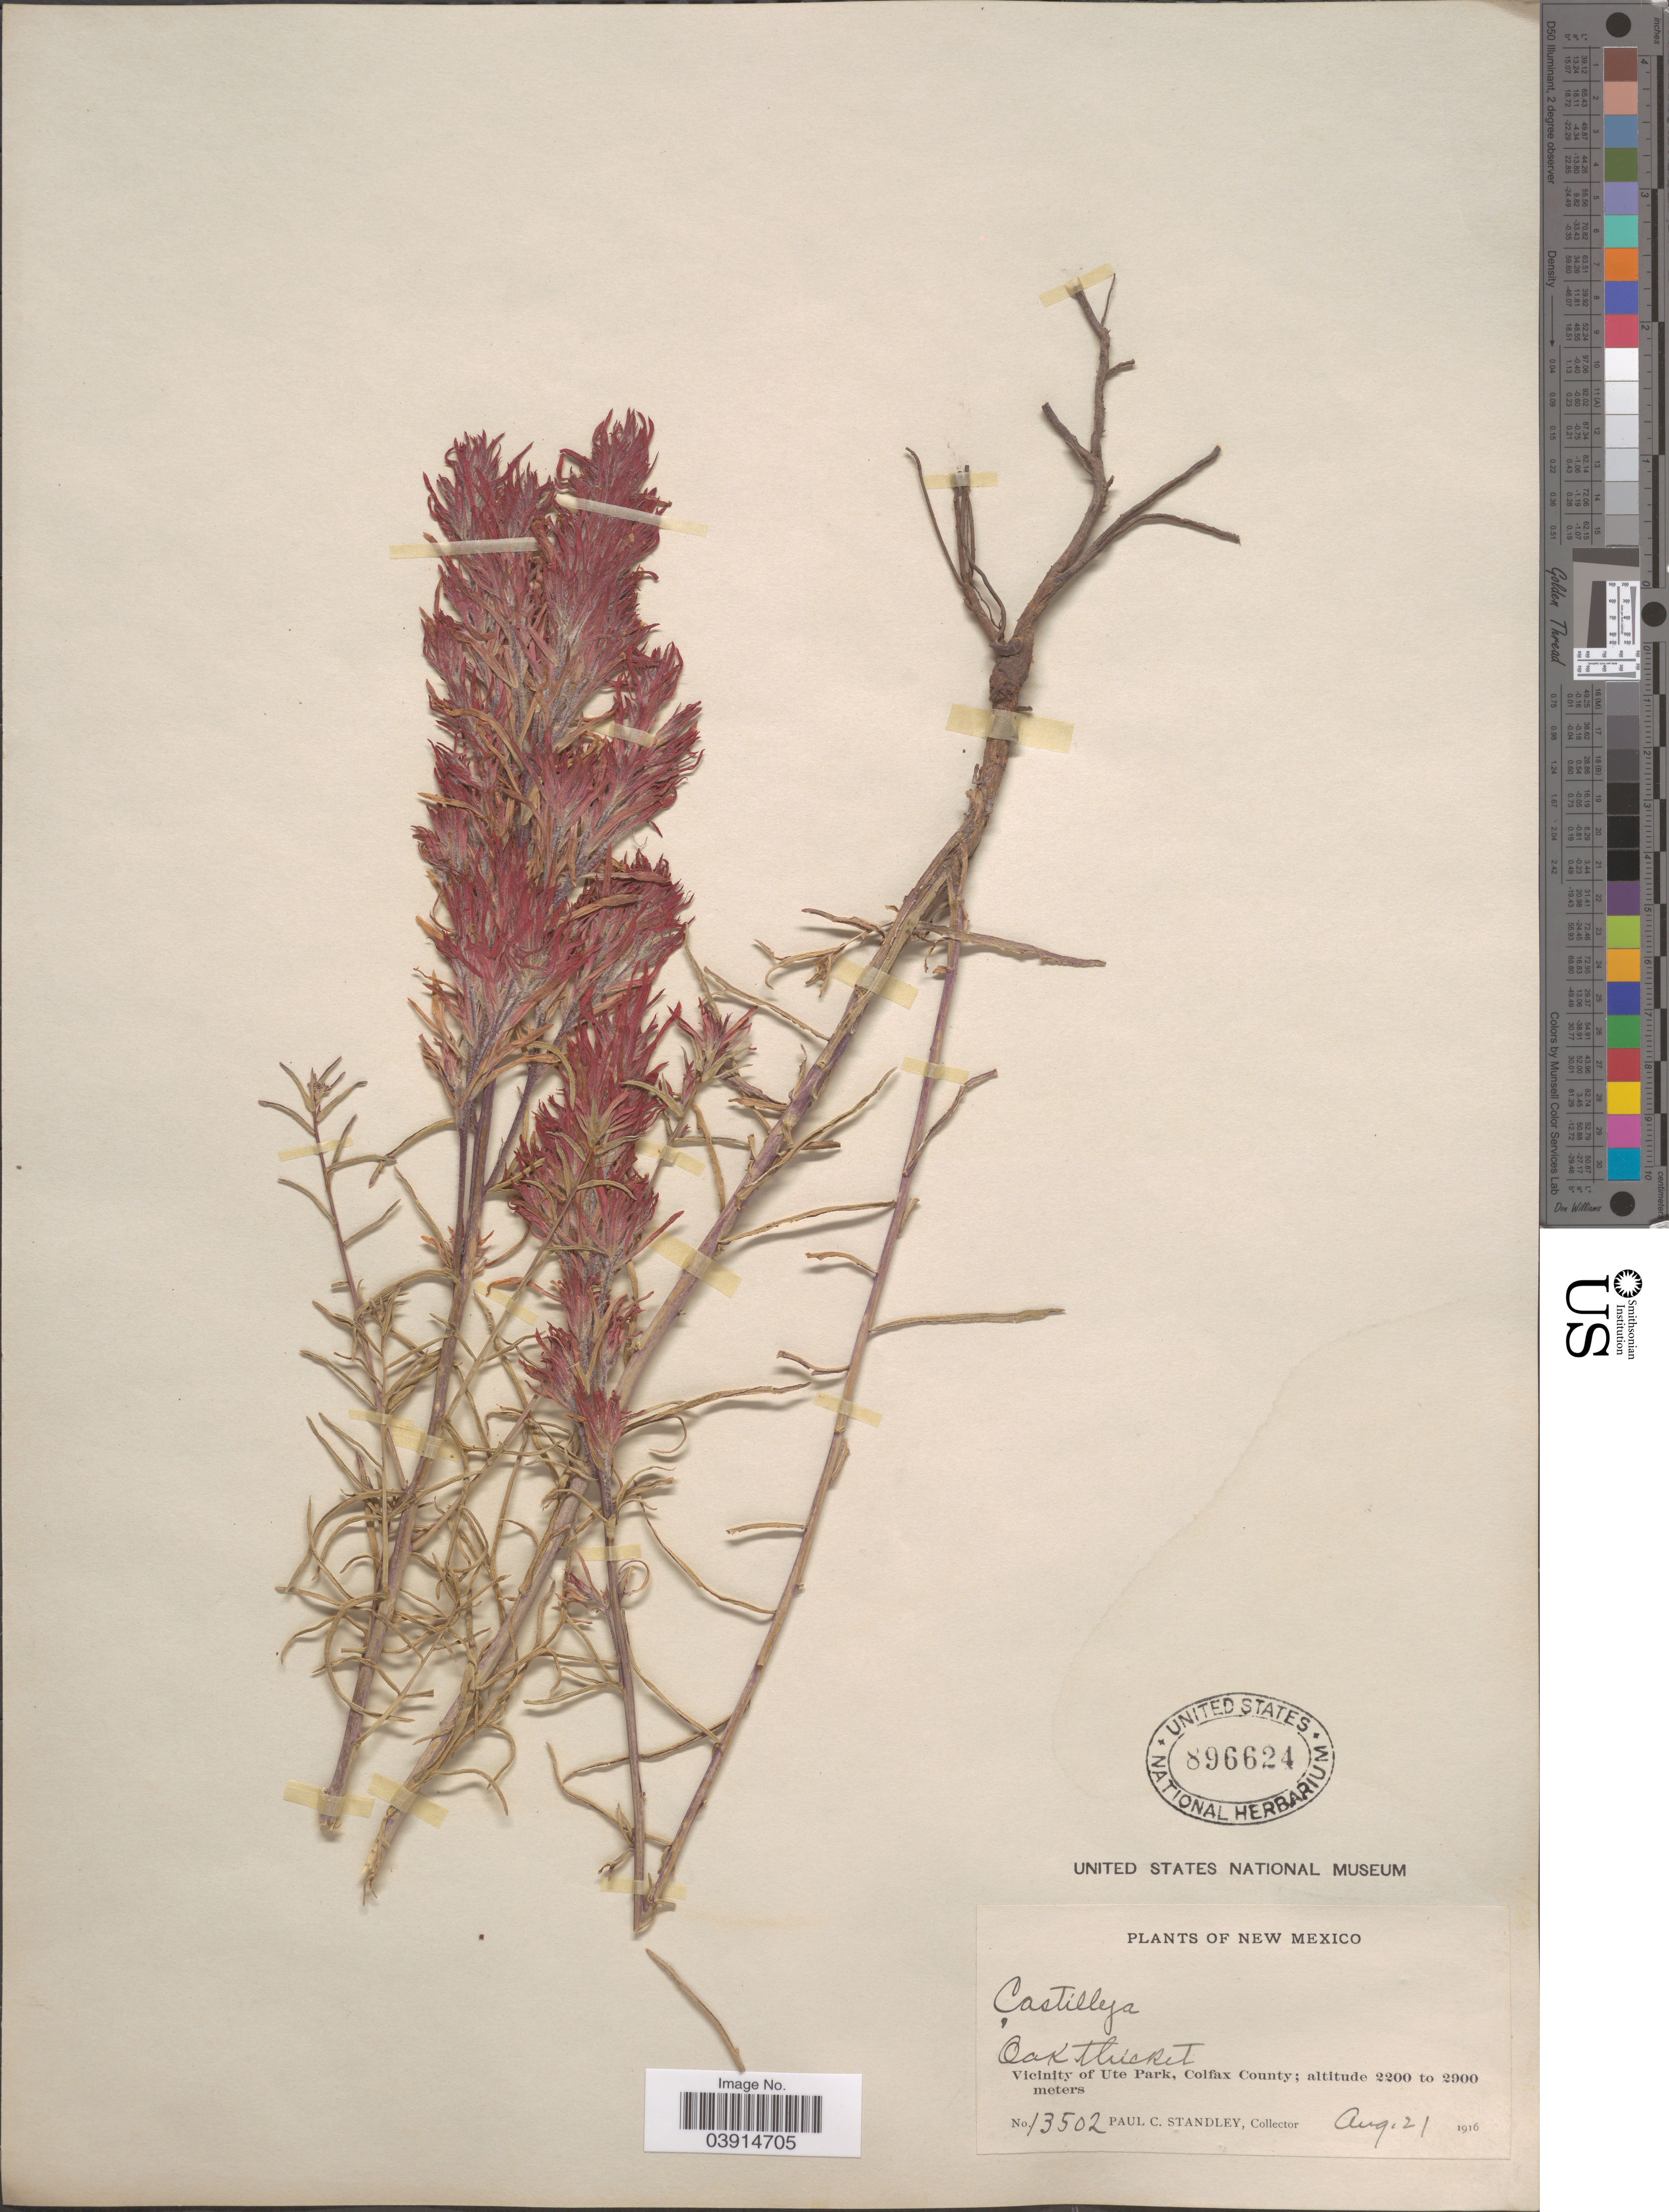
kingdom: Plantae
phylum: Tracheophyta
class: Magnoliopsida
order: Lamiales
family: Orobanchaceae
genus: Castilleja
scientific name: Castilleja sp.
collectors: P. C. Standley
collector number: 13502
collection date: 1916-08-21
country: United States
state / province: New Mexico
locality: Vicinity of Ute Park, Colfax County.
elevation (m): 2200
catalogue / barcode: US 896624